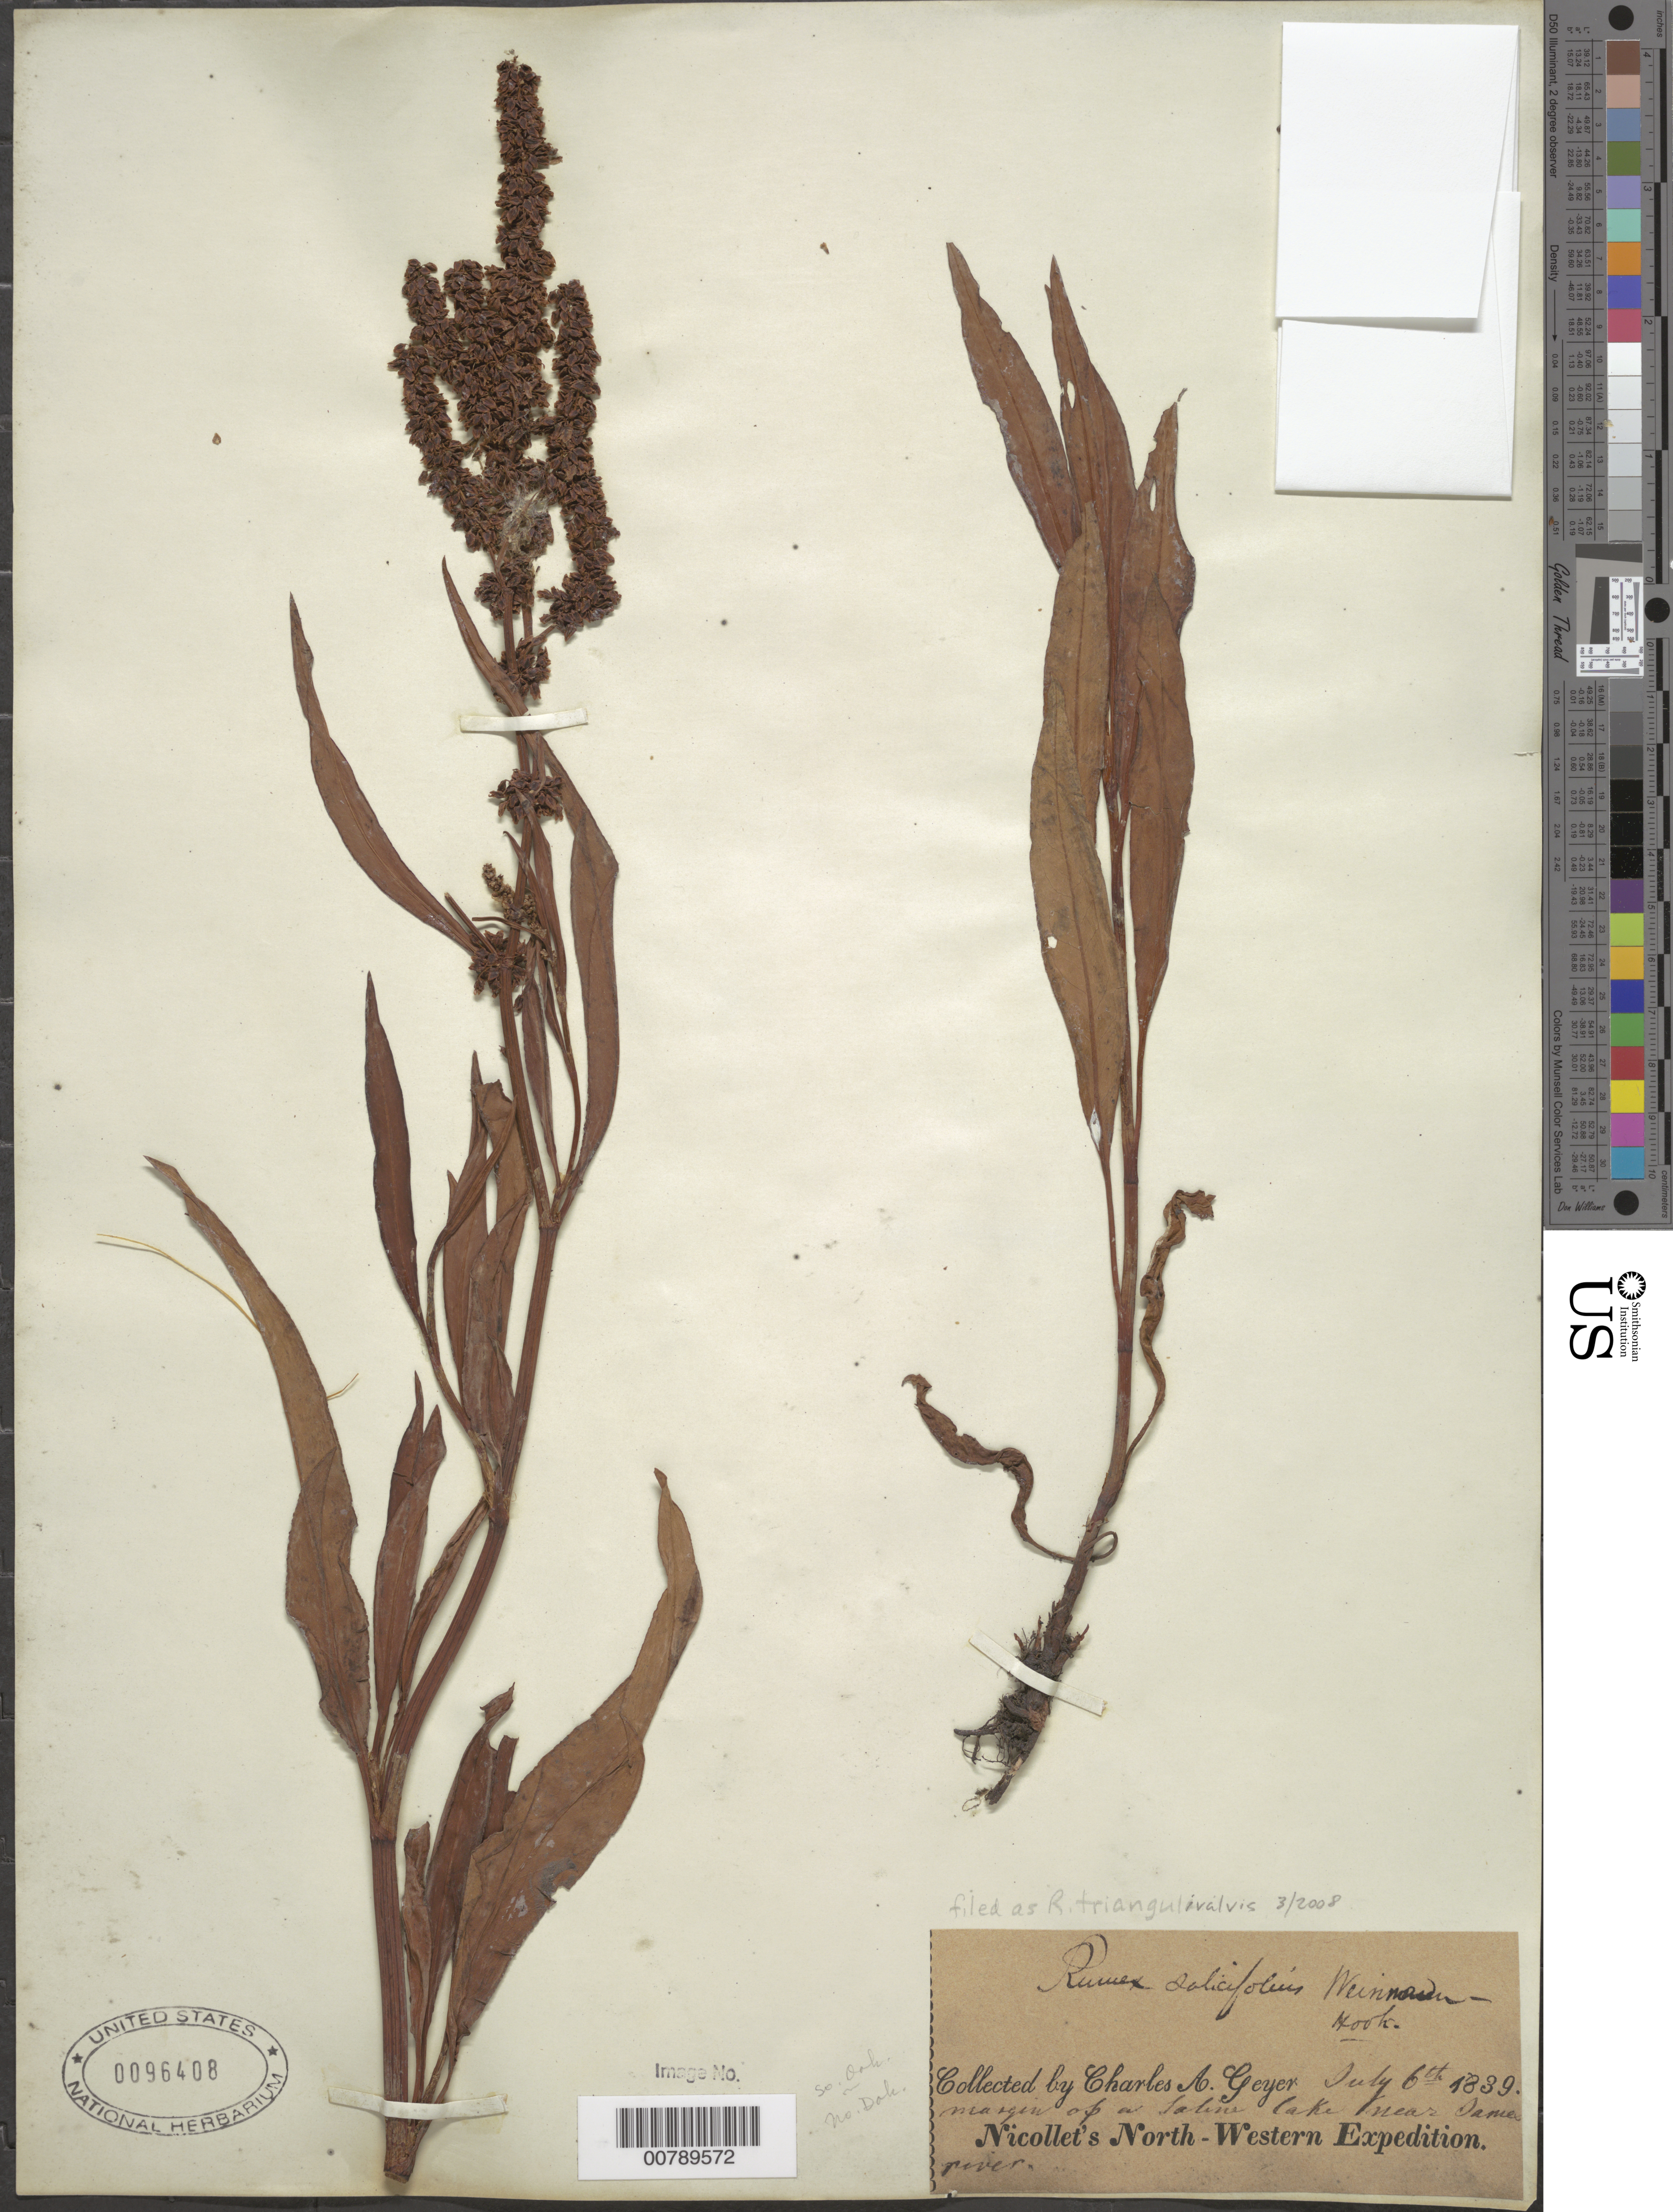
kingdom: Plantae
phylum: Tracheophyta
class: Magnoliopsida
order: Caryophyllales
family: Polygonaceae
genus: Rumex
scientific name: Rumex triangulivalvis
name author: (Danser) Rech. f.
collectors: C. A. Geyer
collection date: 1839-07-06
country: United States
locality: So. Dak. No Dak. Saline lake near James river. North-Western.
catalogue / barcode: US 96408